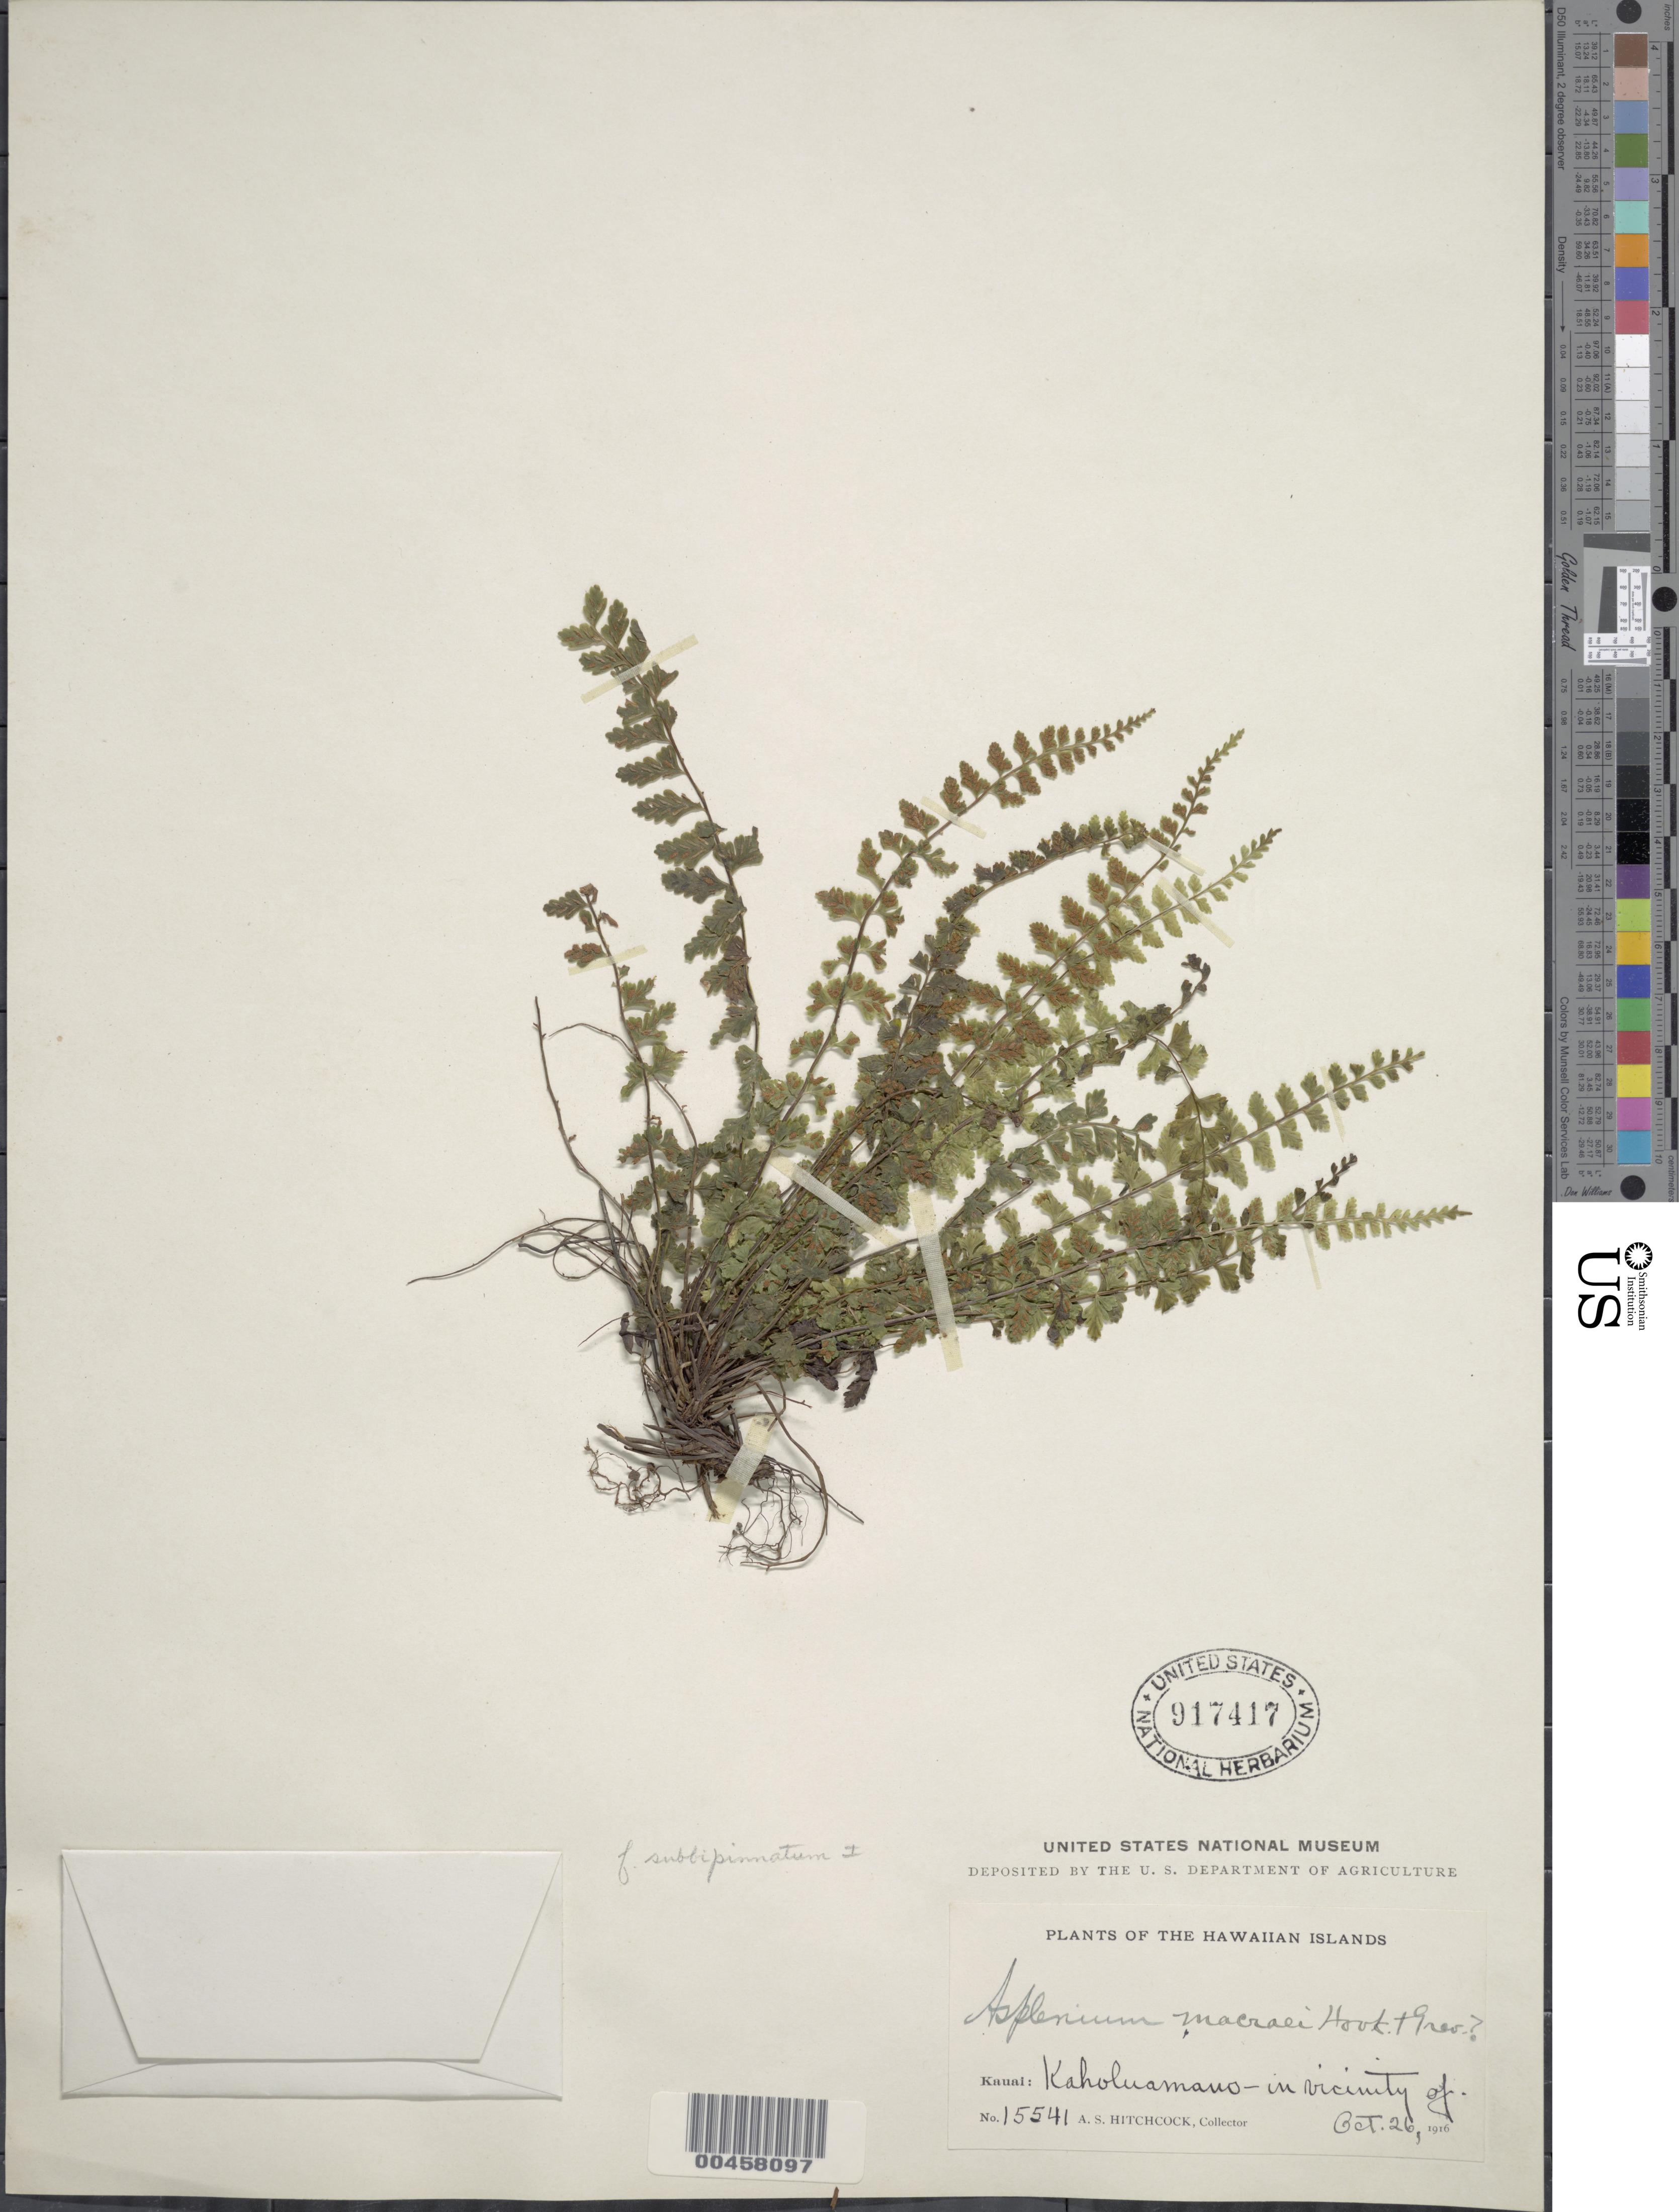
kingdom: Plantae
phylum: Tracheophyta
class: Polypodiopsida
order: Polypodiales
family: Aspleniaceae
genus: Asplenium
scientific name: Asplenium macraei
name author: Hook. & Grev.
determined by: Wagner, W. L., (BOT), Smithsonian Institution - National Museum of Natural History (UNITED STATES)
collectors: A. S. Hitchcock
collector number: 15541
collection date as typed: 26 Oct 1916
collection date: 1916-10-26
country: United States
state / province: Hawaii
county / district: Kauai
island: Kaua'i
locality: Kaholuamano - in vicinity of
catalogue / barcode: US 917417